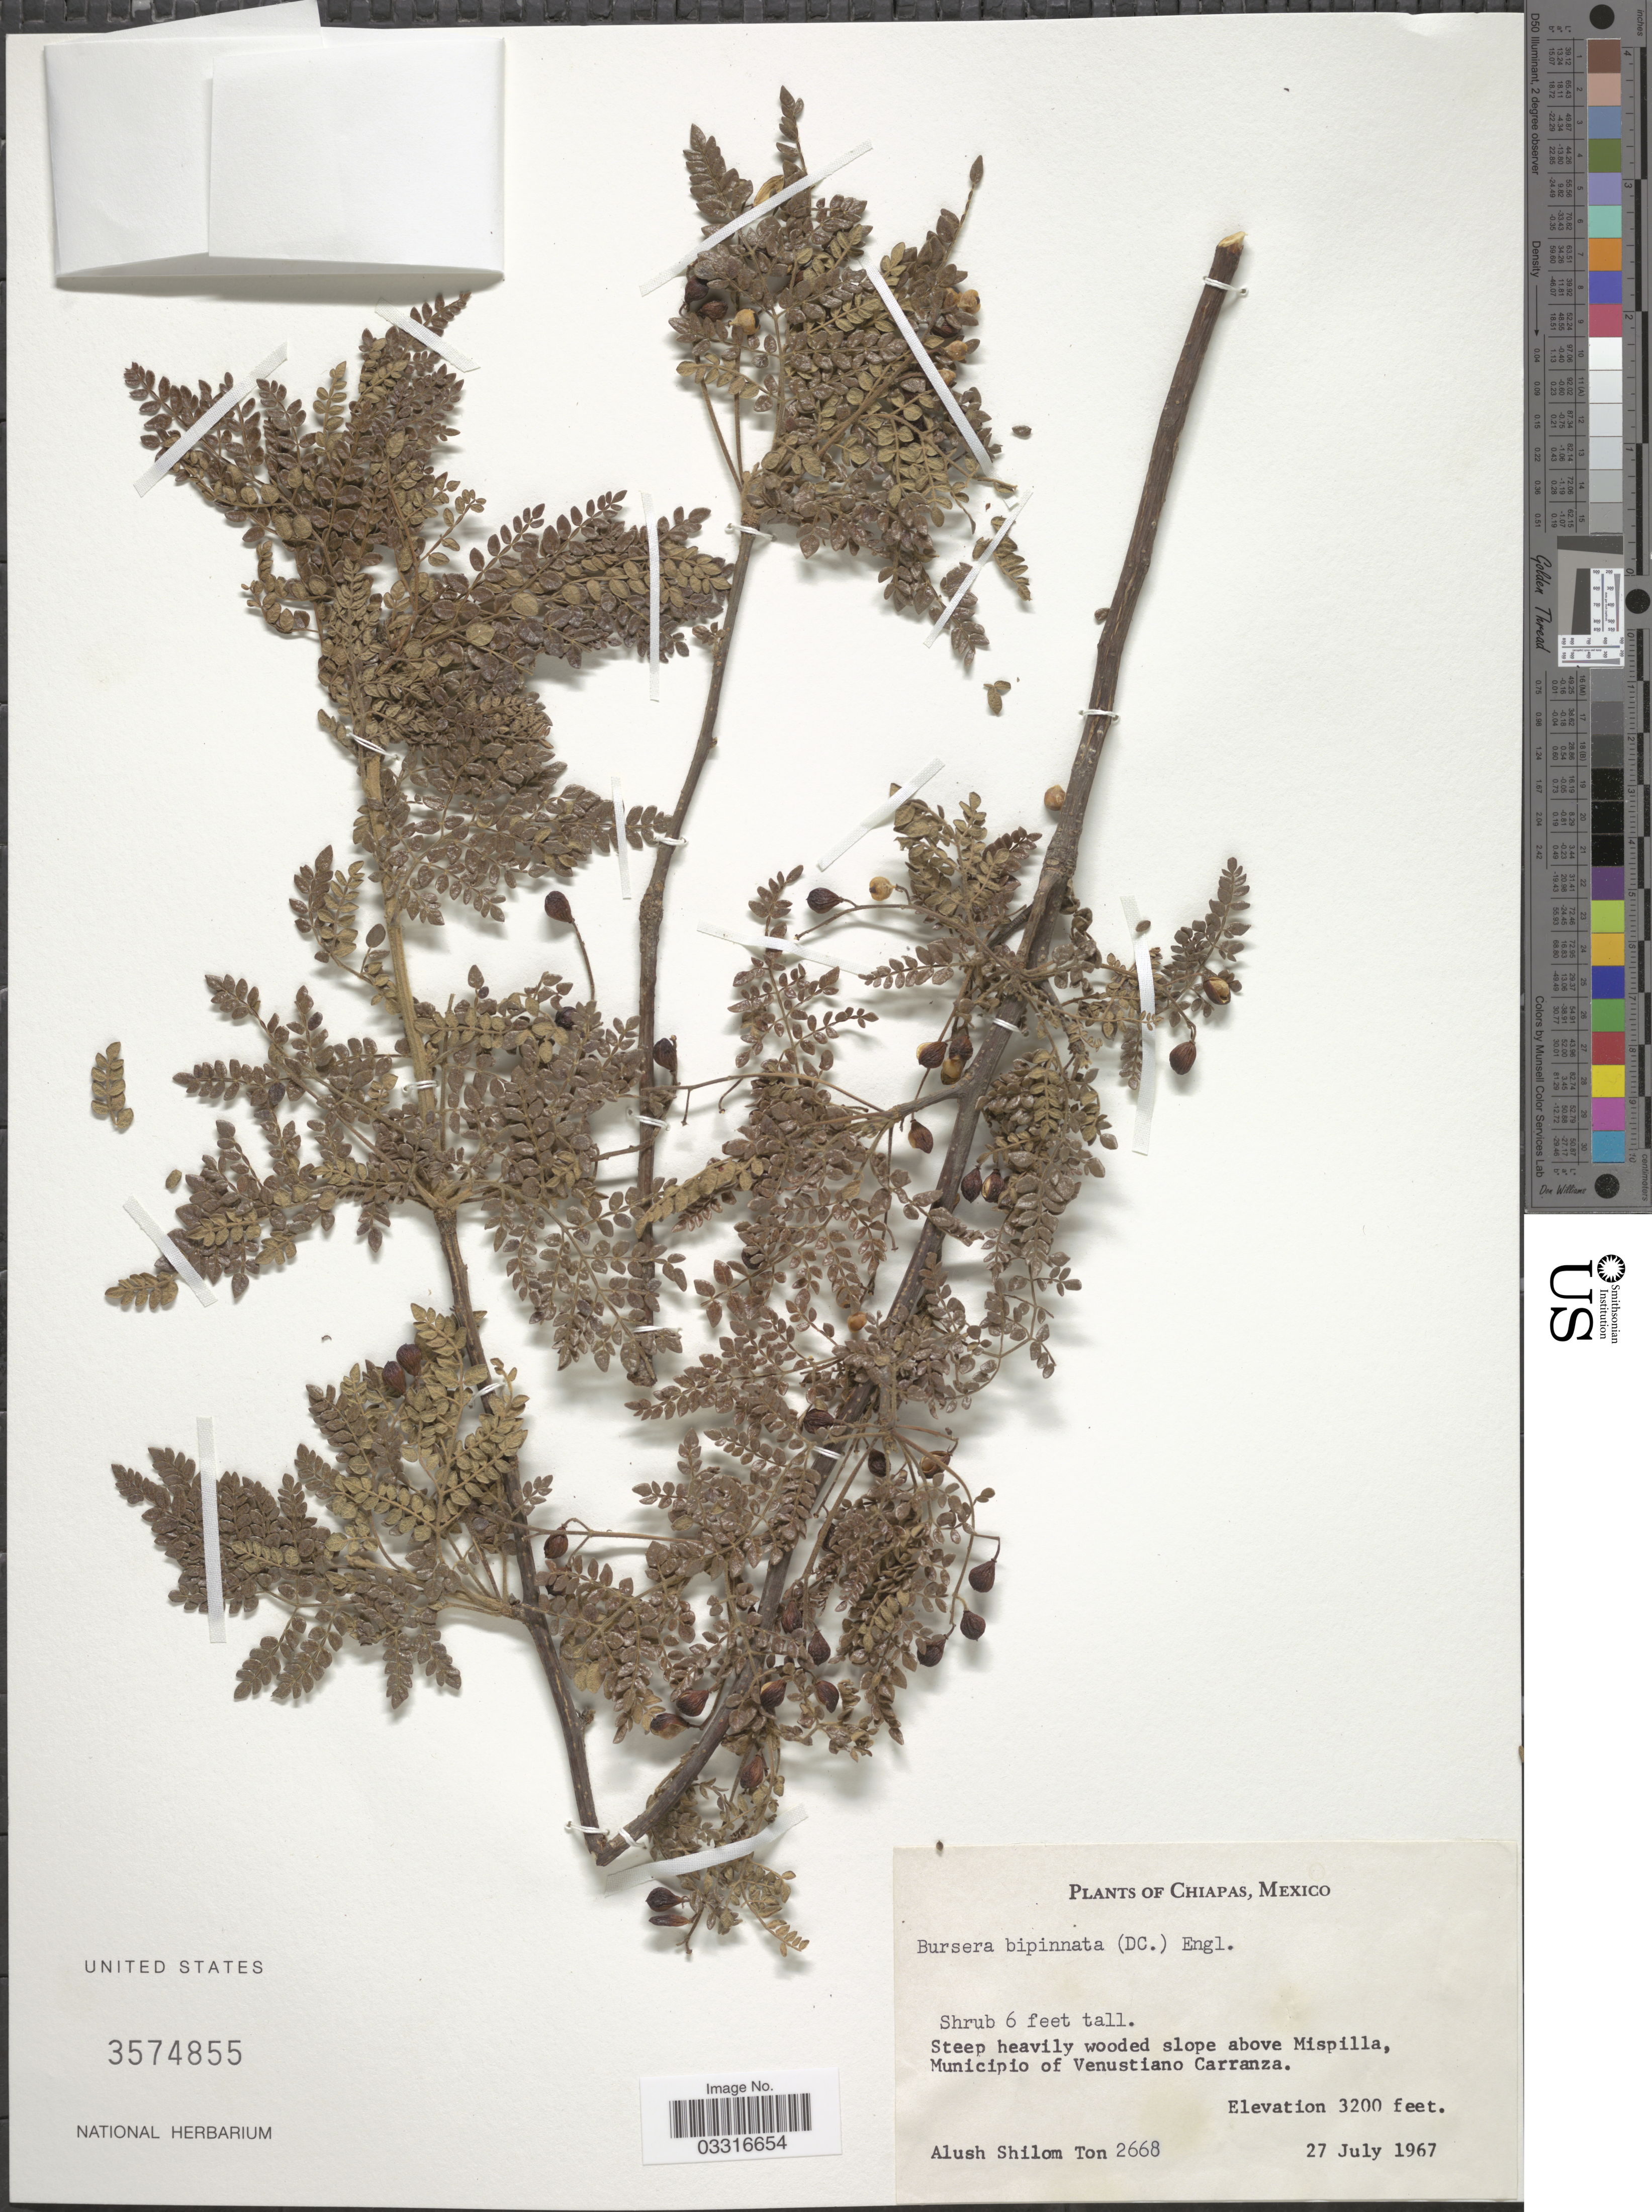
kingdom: Plantae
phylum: Tracheophyta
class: Magnoliopsida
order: Sapindales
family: Burseraceae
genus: Bursera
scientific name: Bursera bipinnata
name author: Engl.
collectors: A. M. Ton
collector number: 2668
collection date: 1967-07-27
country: Mexico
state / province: Chiapas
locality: Steep heavily wooded slope above Mispilla, Municipio of Venustiano Carranza.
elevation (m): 975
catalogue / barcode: US 3574855